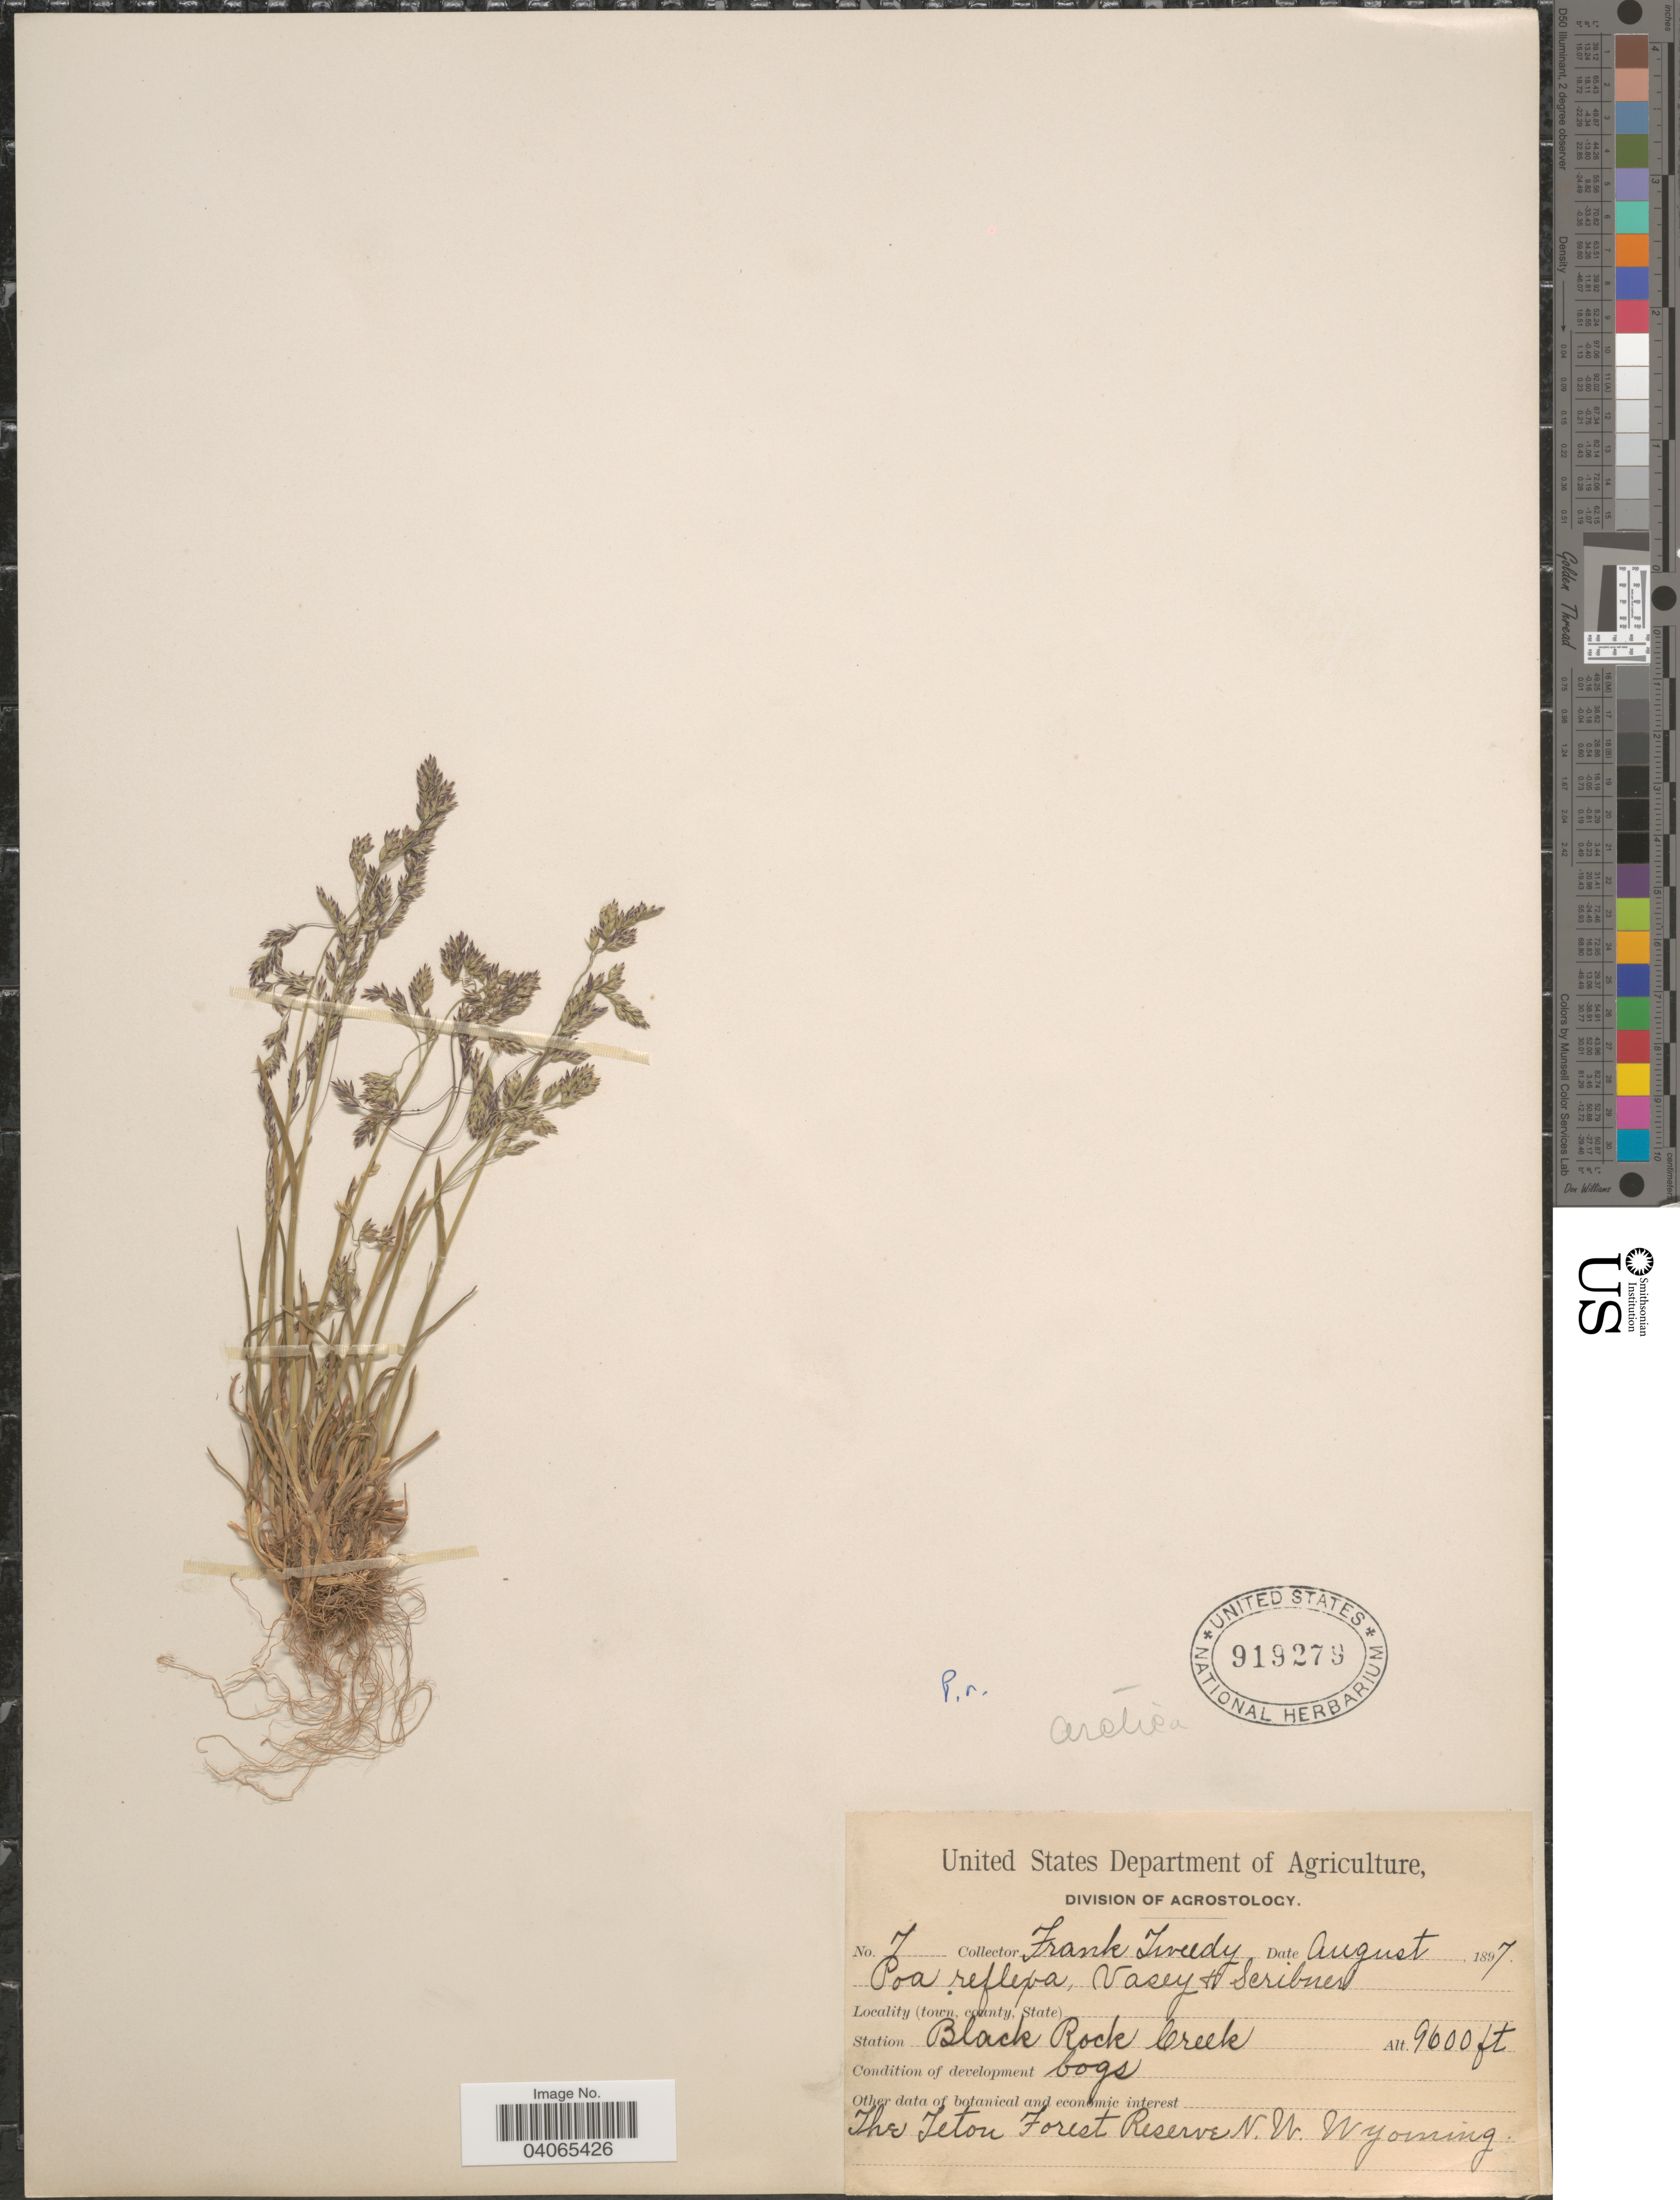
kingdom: Plantae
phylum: Tracheophyta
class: Liliopsida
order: Poales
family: Poaceae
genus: Poa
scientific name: Poa reflexa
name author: Vasey & Scribn.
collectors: F. Tweedy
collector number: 7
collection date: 1897-08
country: United States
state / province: Wyoming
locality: Black Rock Creek. The Teton Forest Reserve. N. W. Wyoming.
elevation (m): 2926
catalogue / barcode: US 919278